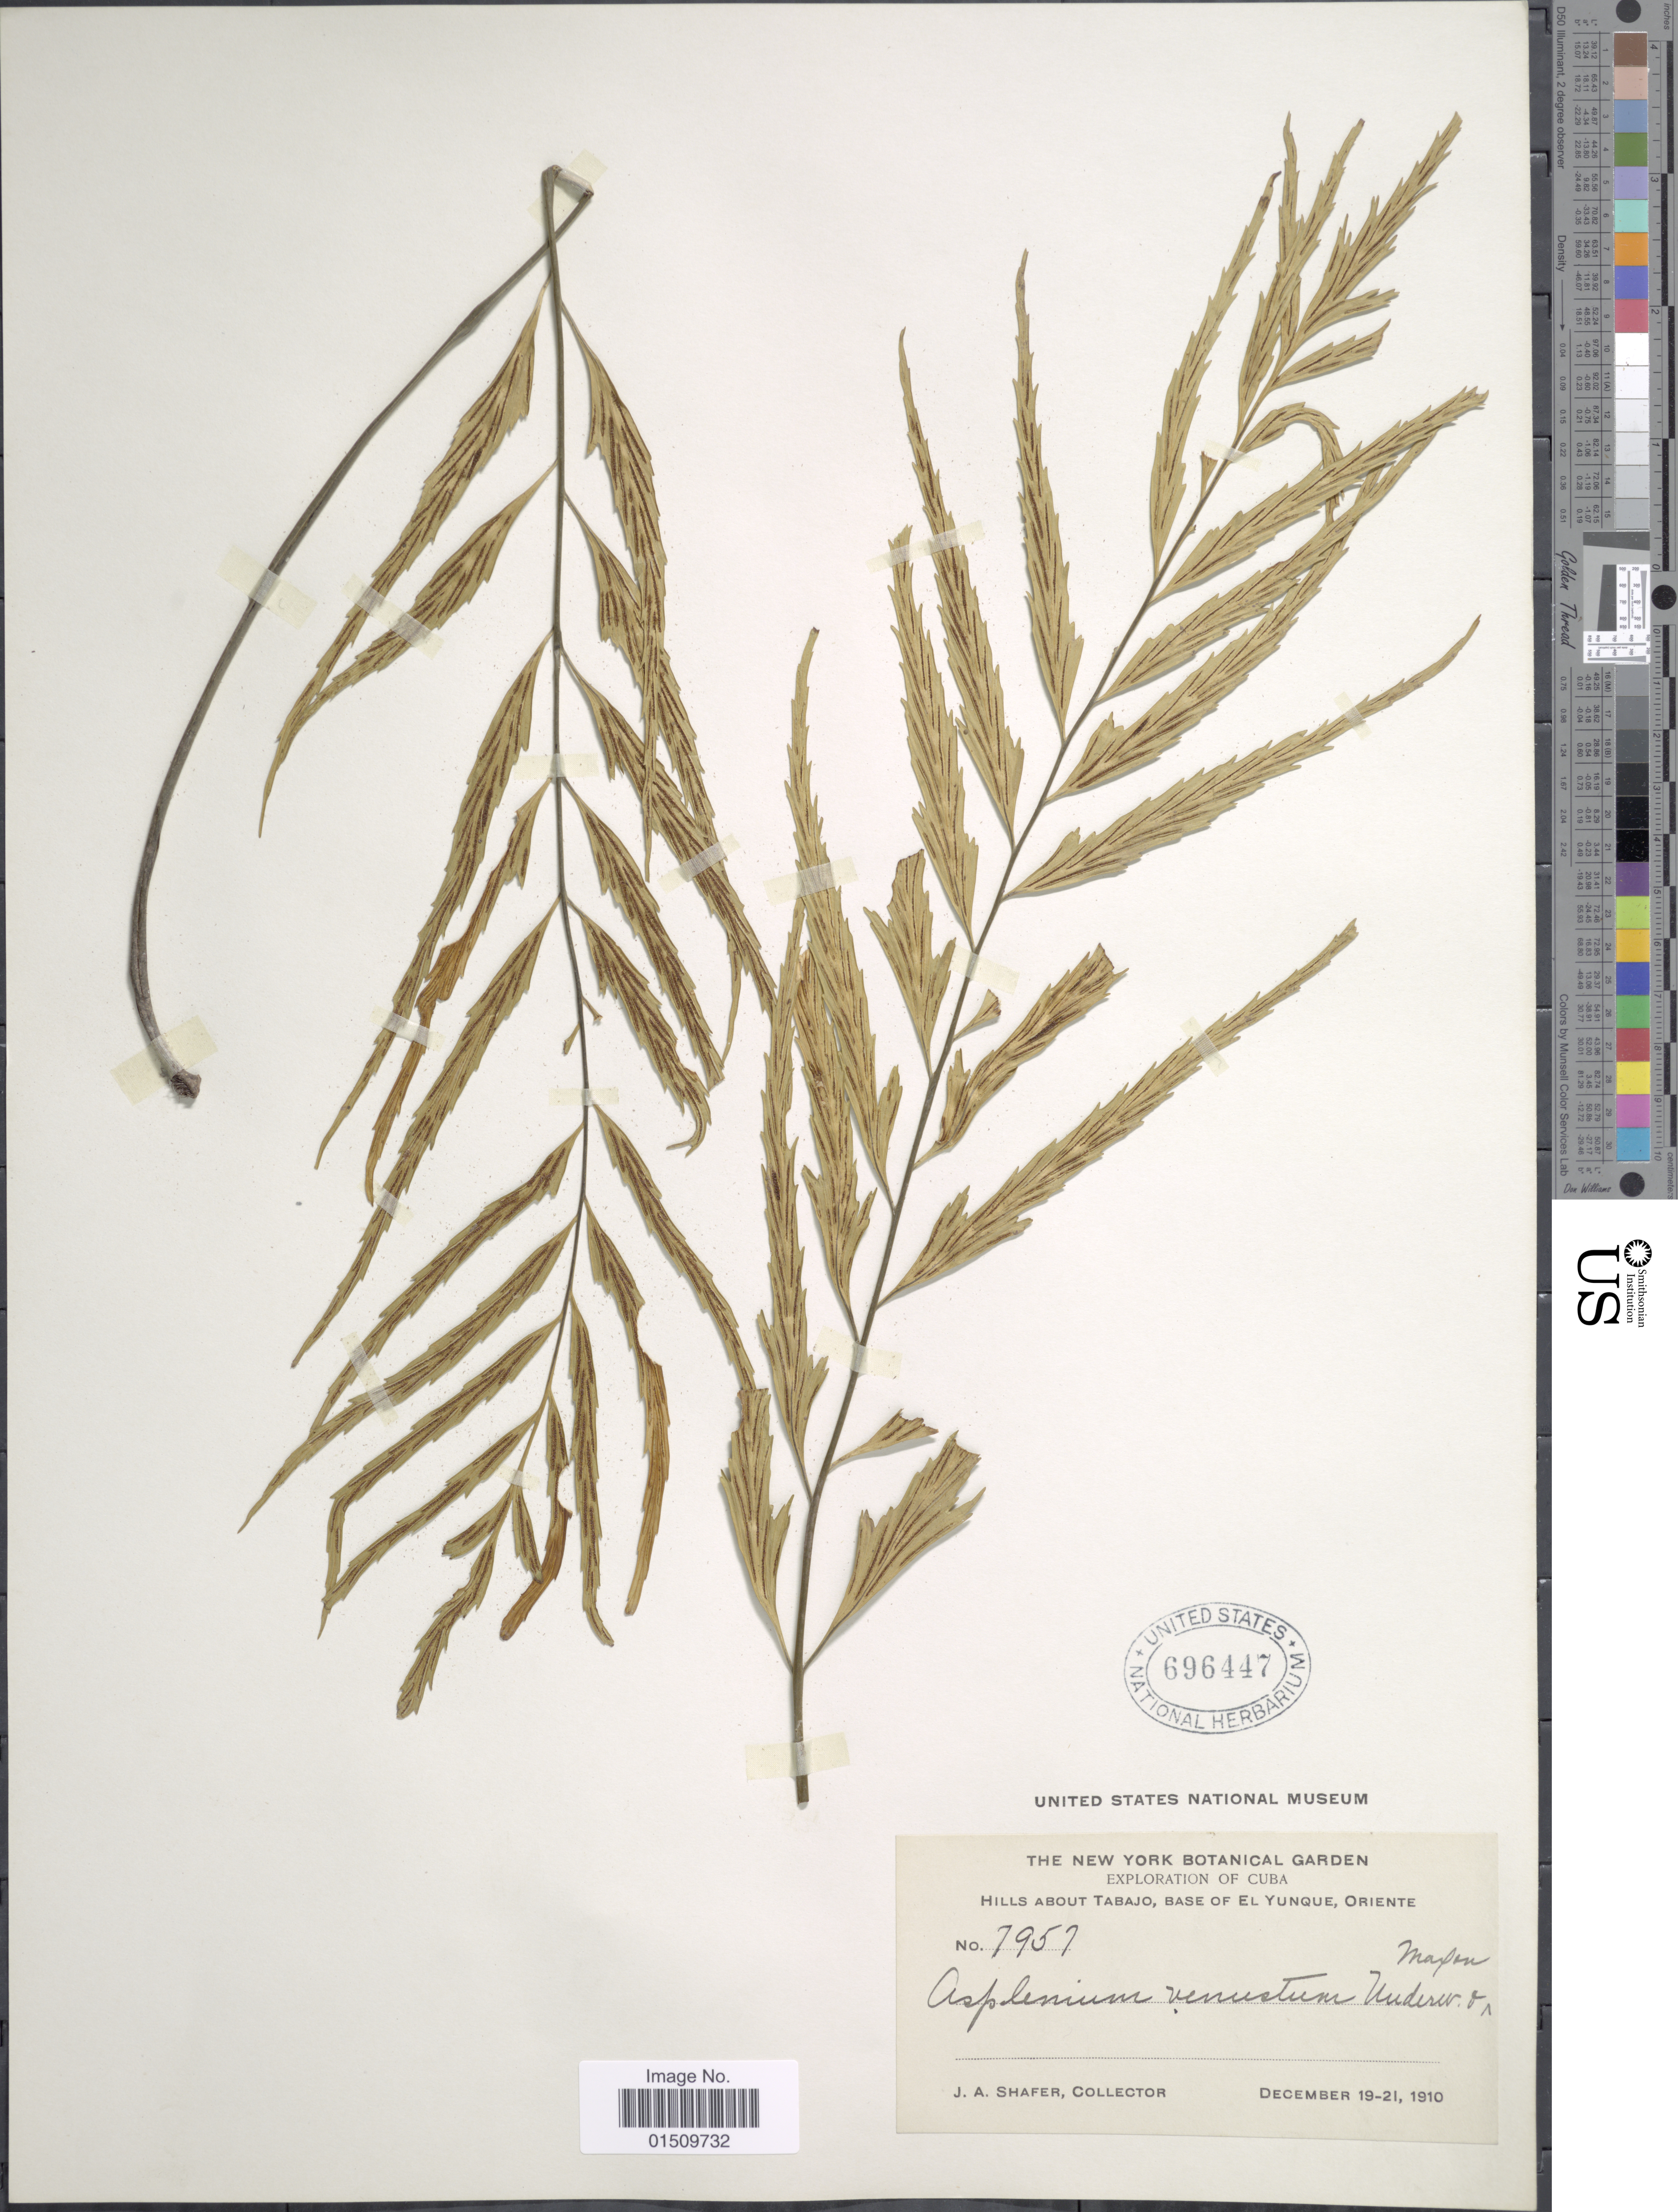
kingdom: Plantae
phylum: Tracheophyta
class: Polypodiopsida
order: Polypodiales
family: Aspleniaceae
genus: Asplenium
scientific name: Asplenium venustum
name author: Underw. & Maxon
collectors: J. A. Shafer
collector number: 7957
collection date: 1910-12-19/1910-12-21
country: Cuba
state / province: Oriente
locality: Cuba, Hills about Tabajo, base of El Yunque.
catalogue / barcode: US 696447